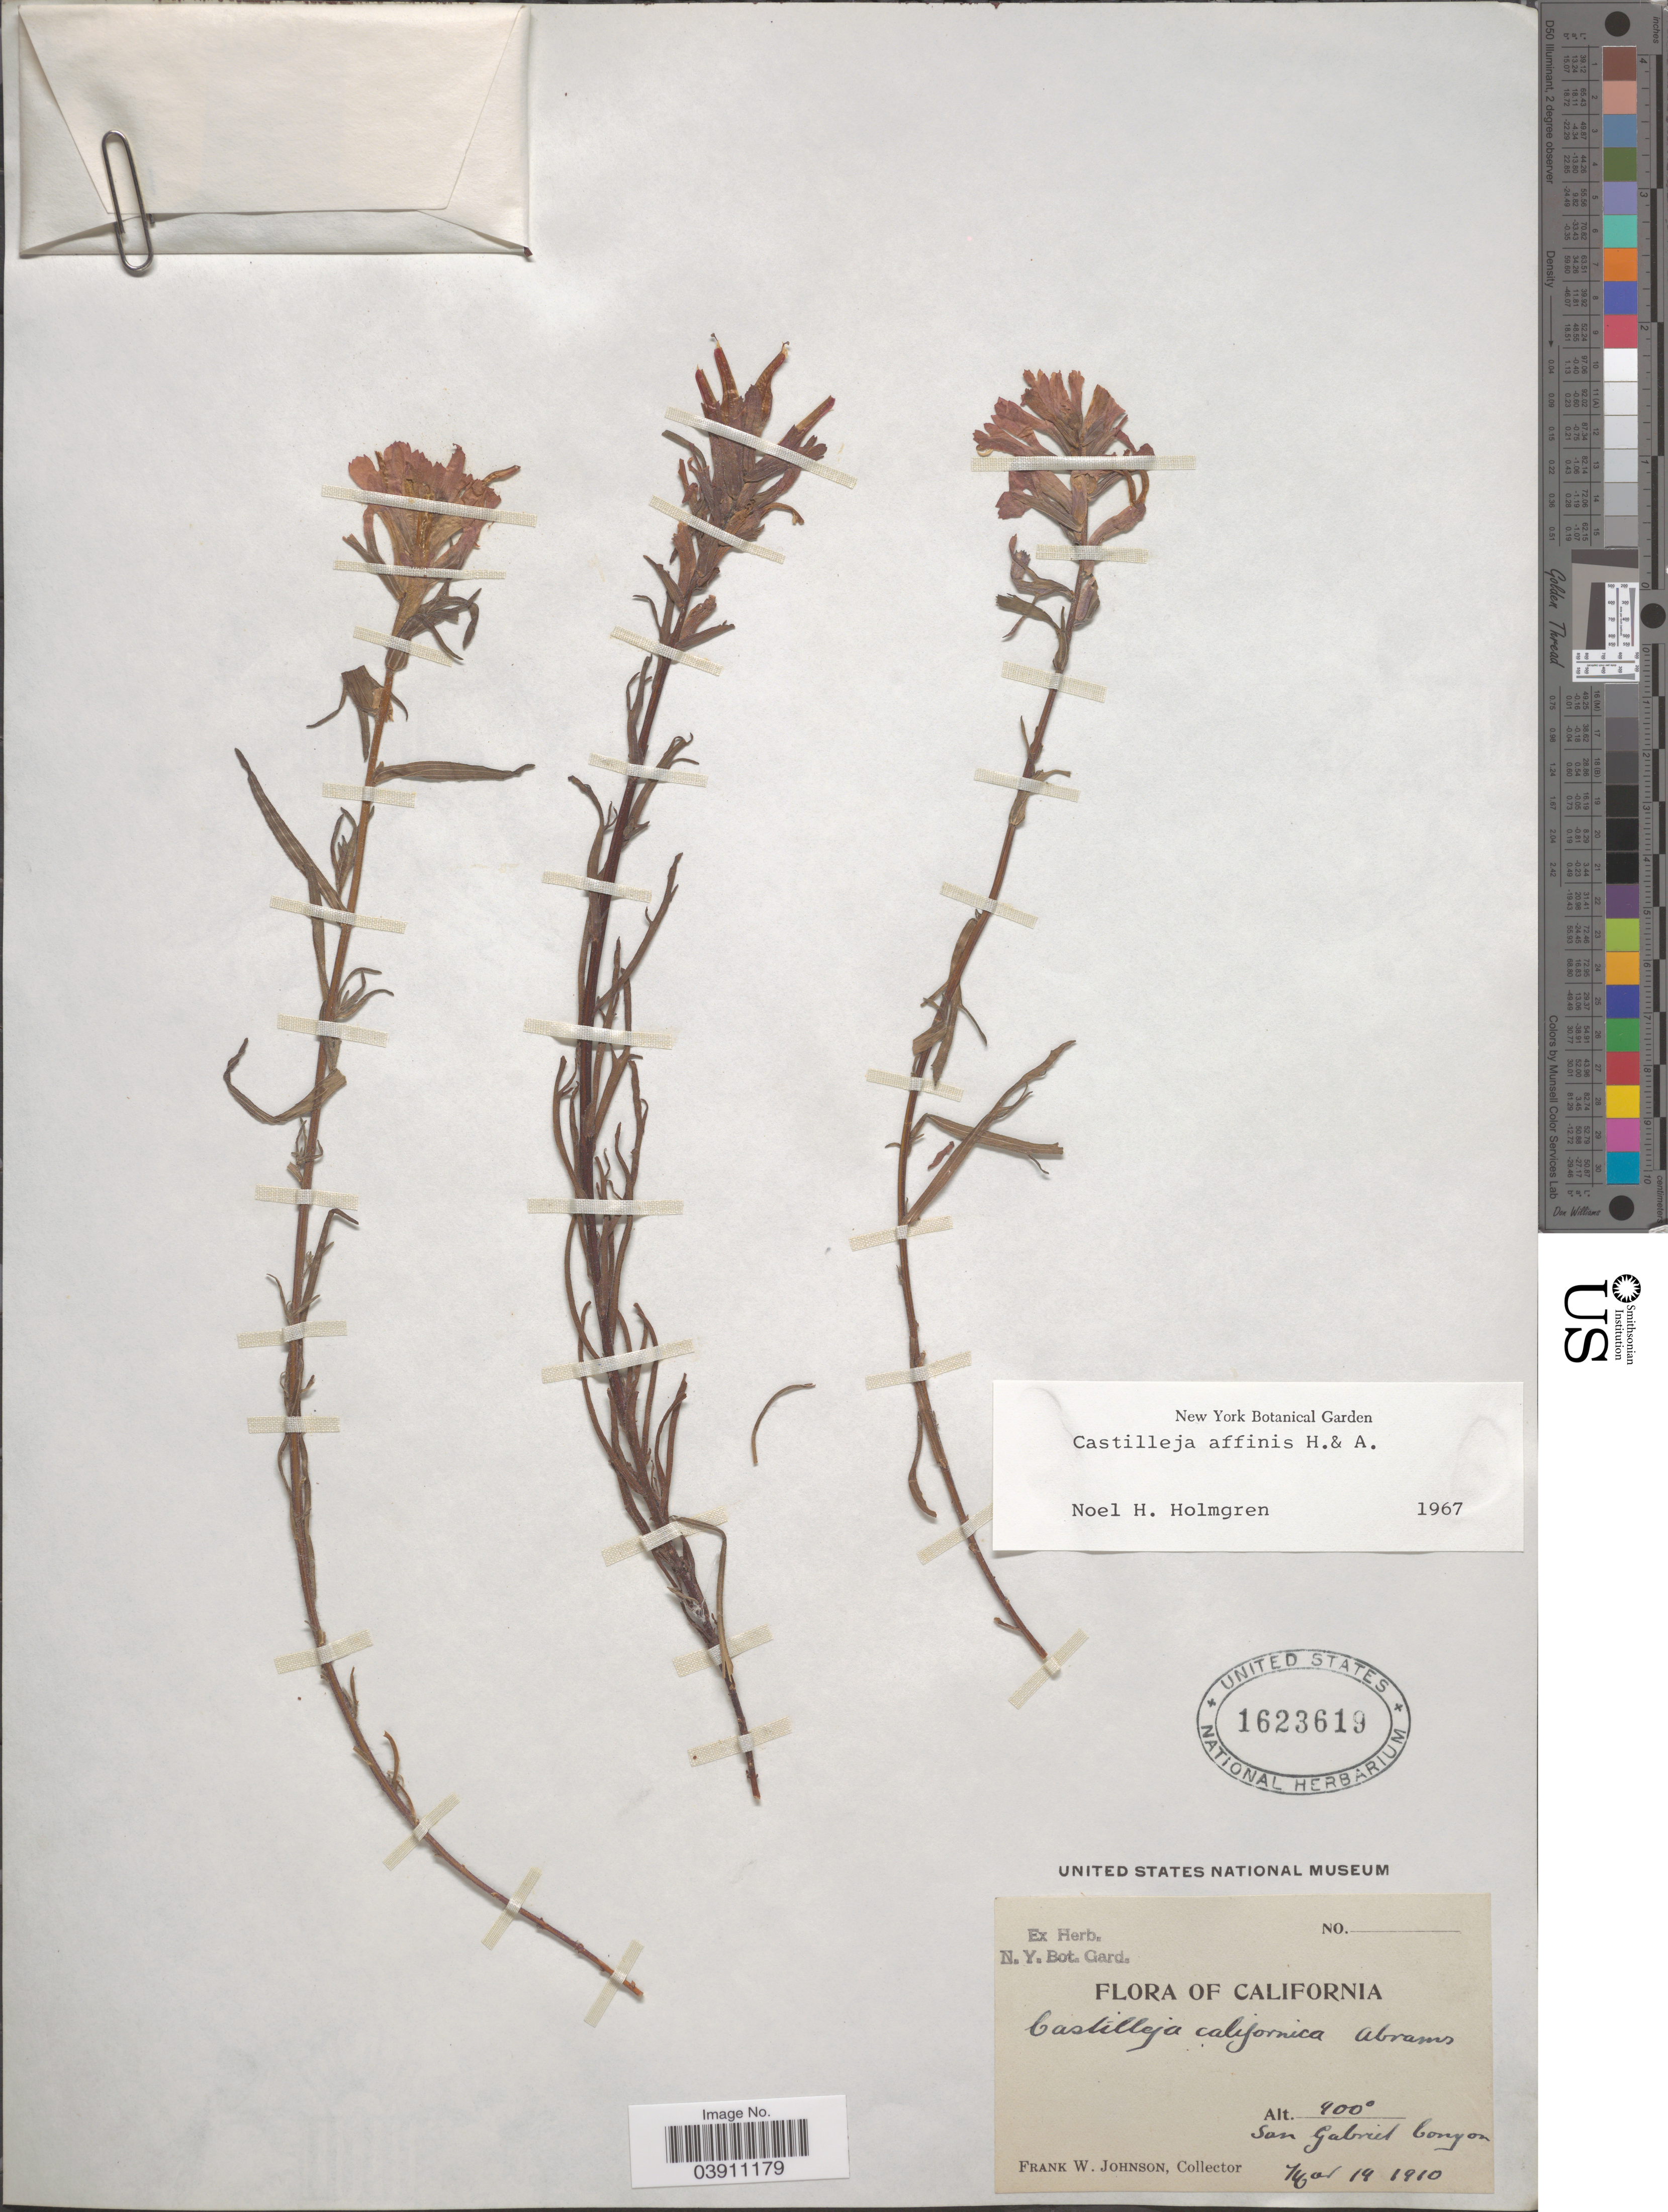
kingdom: Plantae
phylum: Tracheophyta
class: Magnoliopsida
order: Lamiales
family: Orobanchaceae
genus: Castilleja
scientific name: Castilleja affinis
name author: Hook. & Arn.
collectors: F. W. Johnson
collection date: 1910-03-14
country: United States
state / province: California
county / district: Los Angeles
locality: San Gabriel Canyon.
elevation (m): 274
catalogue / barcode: US 1623619